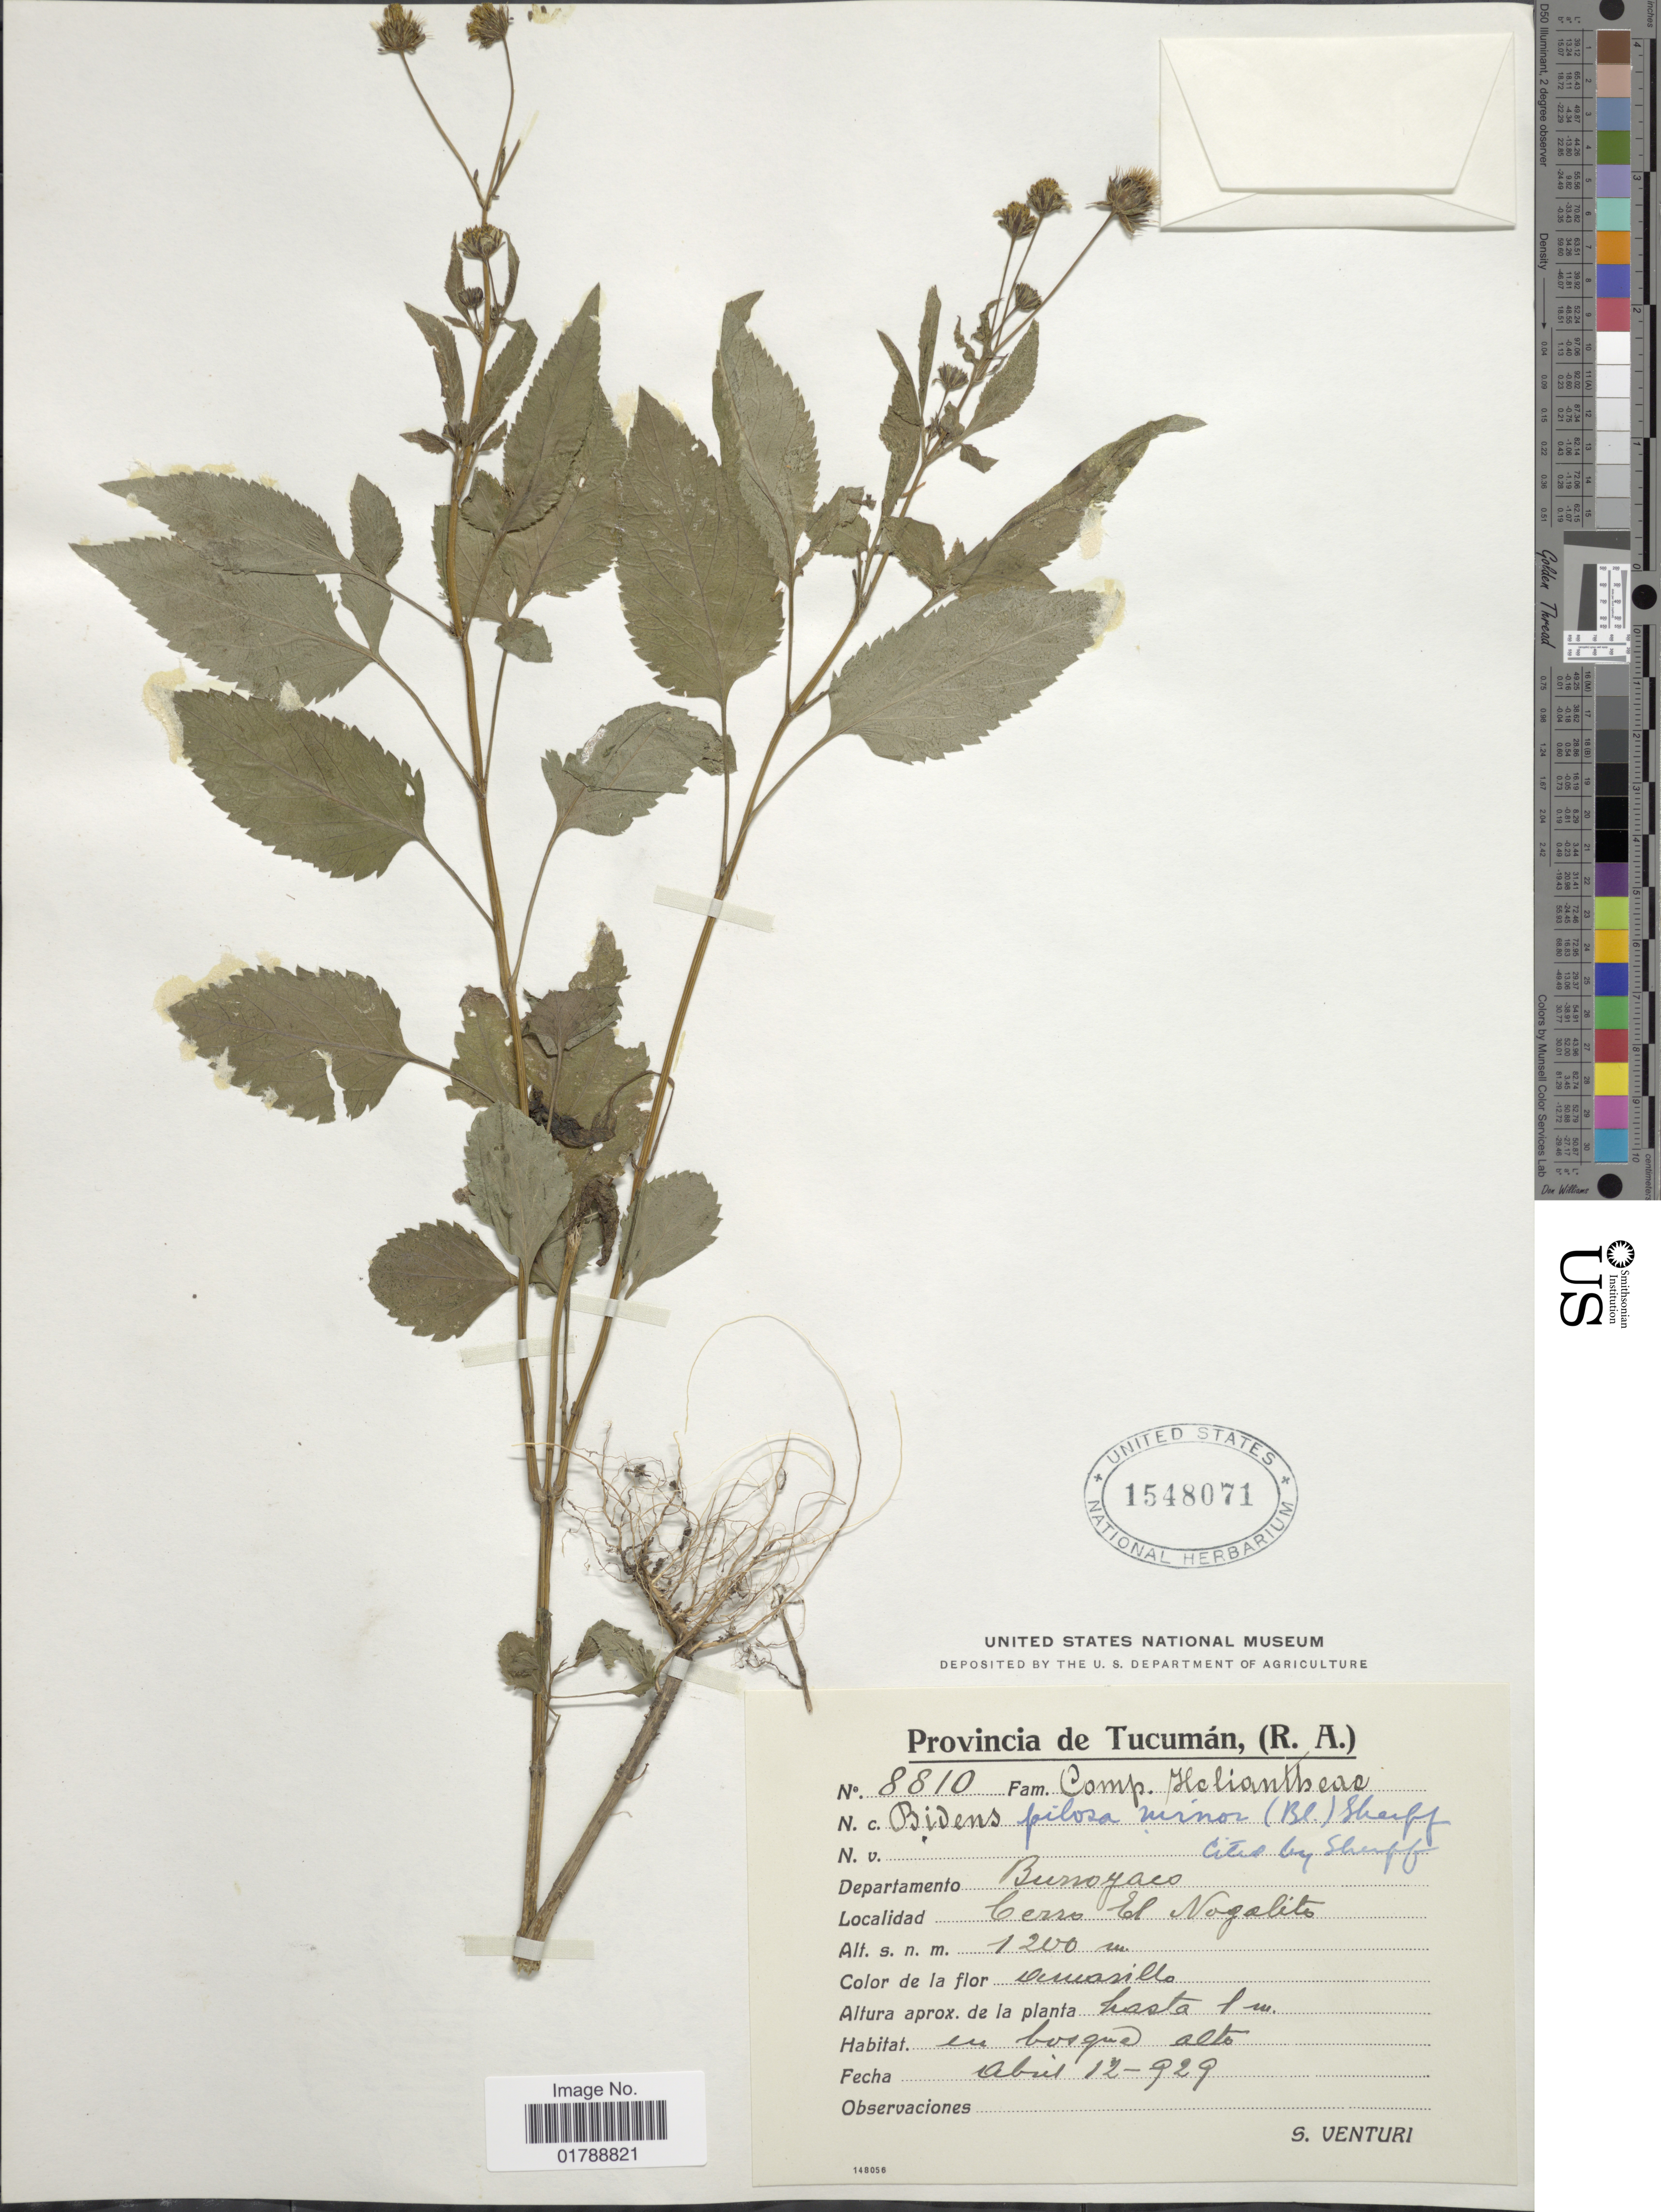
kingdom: Plantae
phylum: Tracheophyta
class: Magnoliopsida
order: Asterales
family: Asteraceae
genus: Bidens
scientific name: Bidens pilosa var. minor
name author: (Blume) Sherff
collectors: S. Venturi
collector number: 8810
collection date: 1929-04-12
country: Argentina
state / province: Tucuman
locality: Departamento Burroyaco. Cerro El Nogalito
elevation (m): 1200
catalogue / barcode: US 1548071